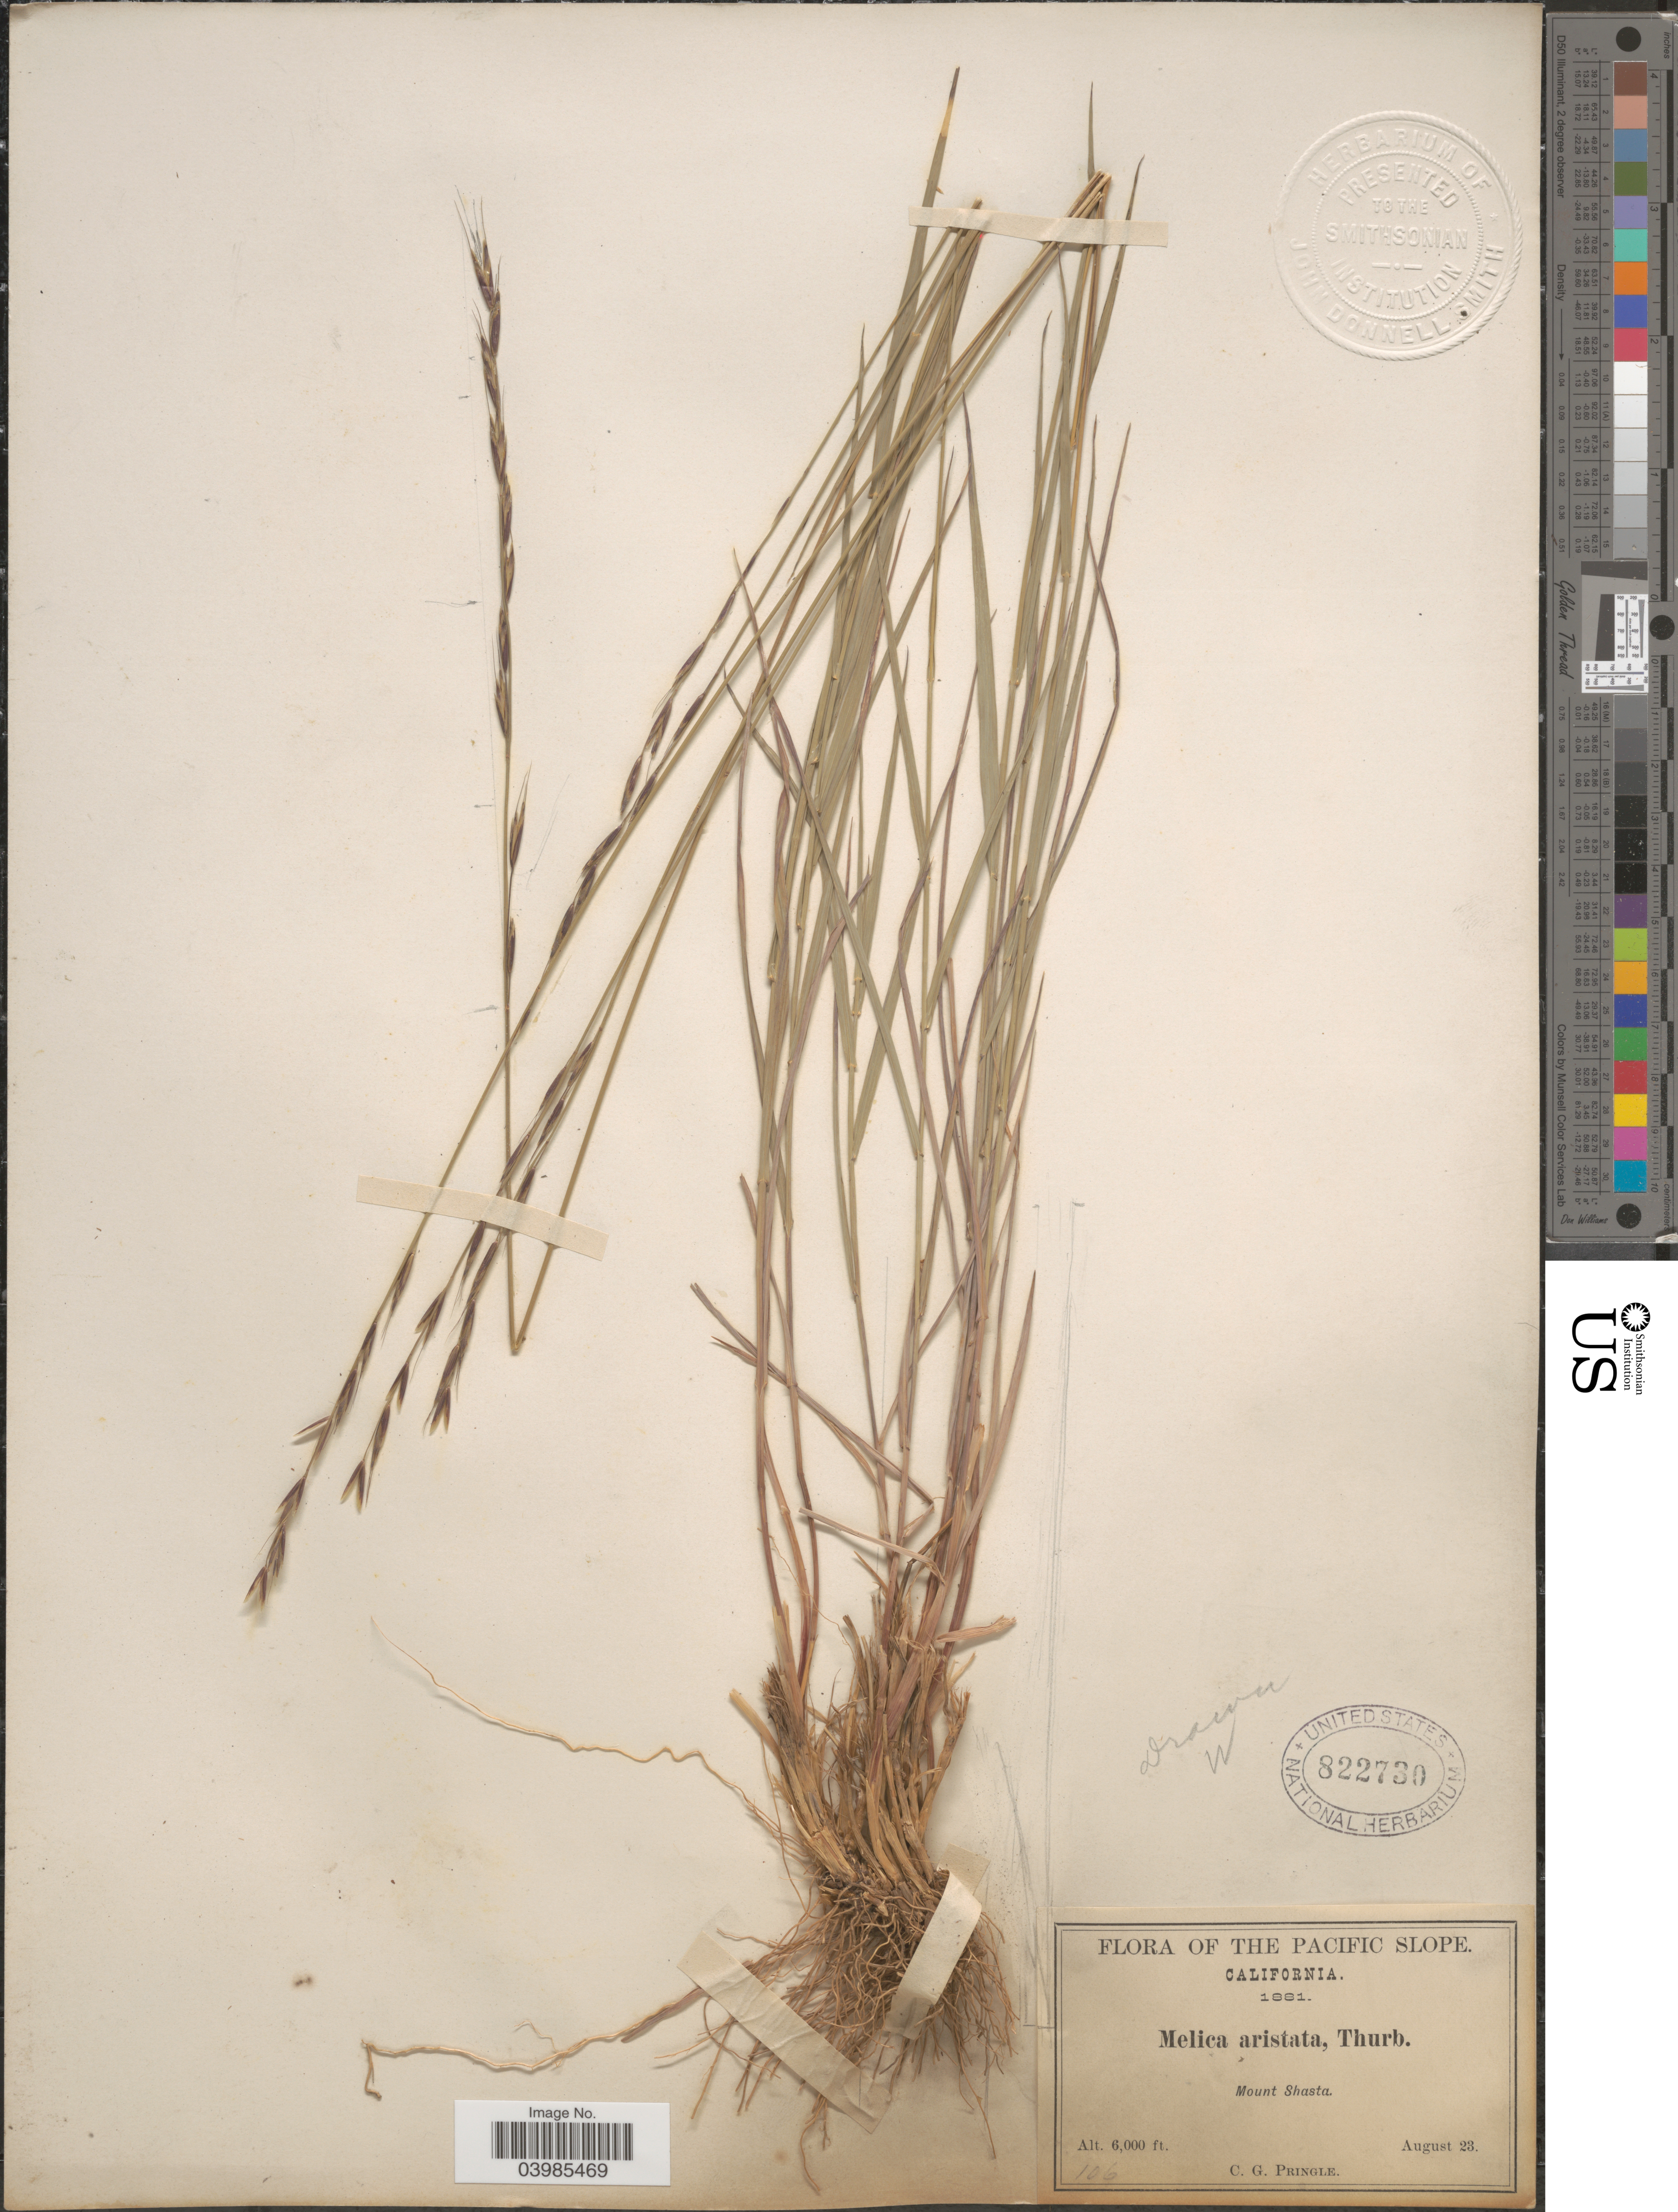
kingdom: Plantae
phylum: Tracheophyta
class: Liliopsida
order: Poales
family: Poaceae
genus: Melica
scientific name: Melica aristata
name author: Thurb. ex Bol.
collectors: C. G. Pringle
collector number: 106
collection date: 1881-08-23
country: United States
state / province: California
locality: The Pacific Slope. Mount Shasta.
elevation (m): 1829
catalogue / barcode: US 822730